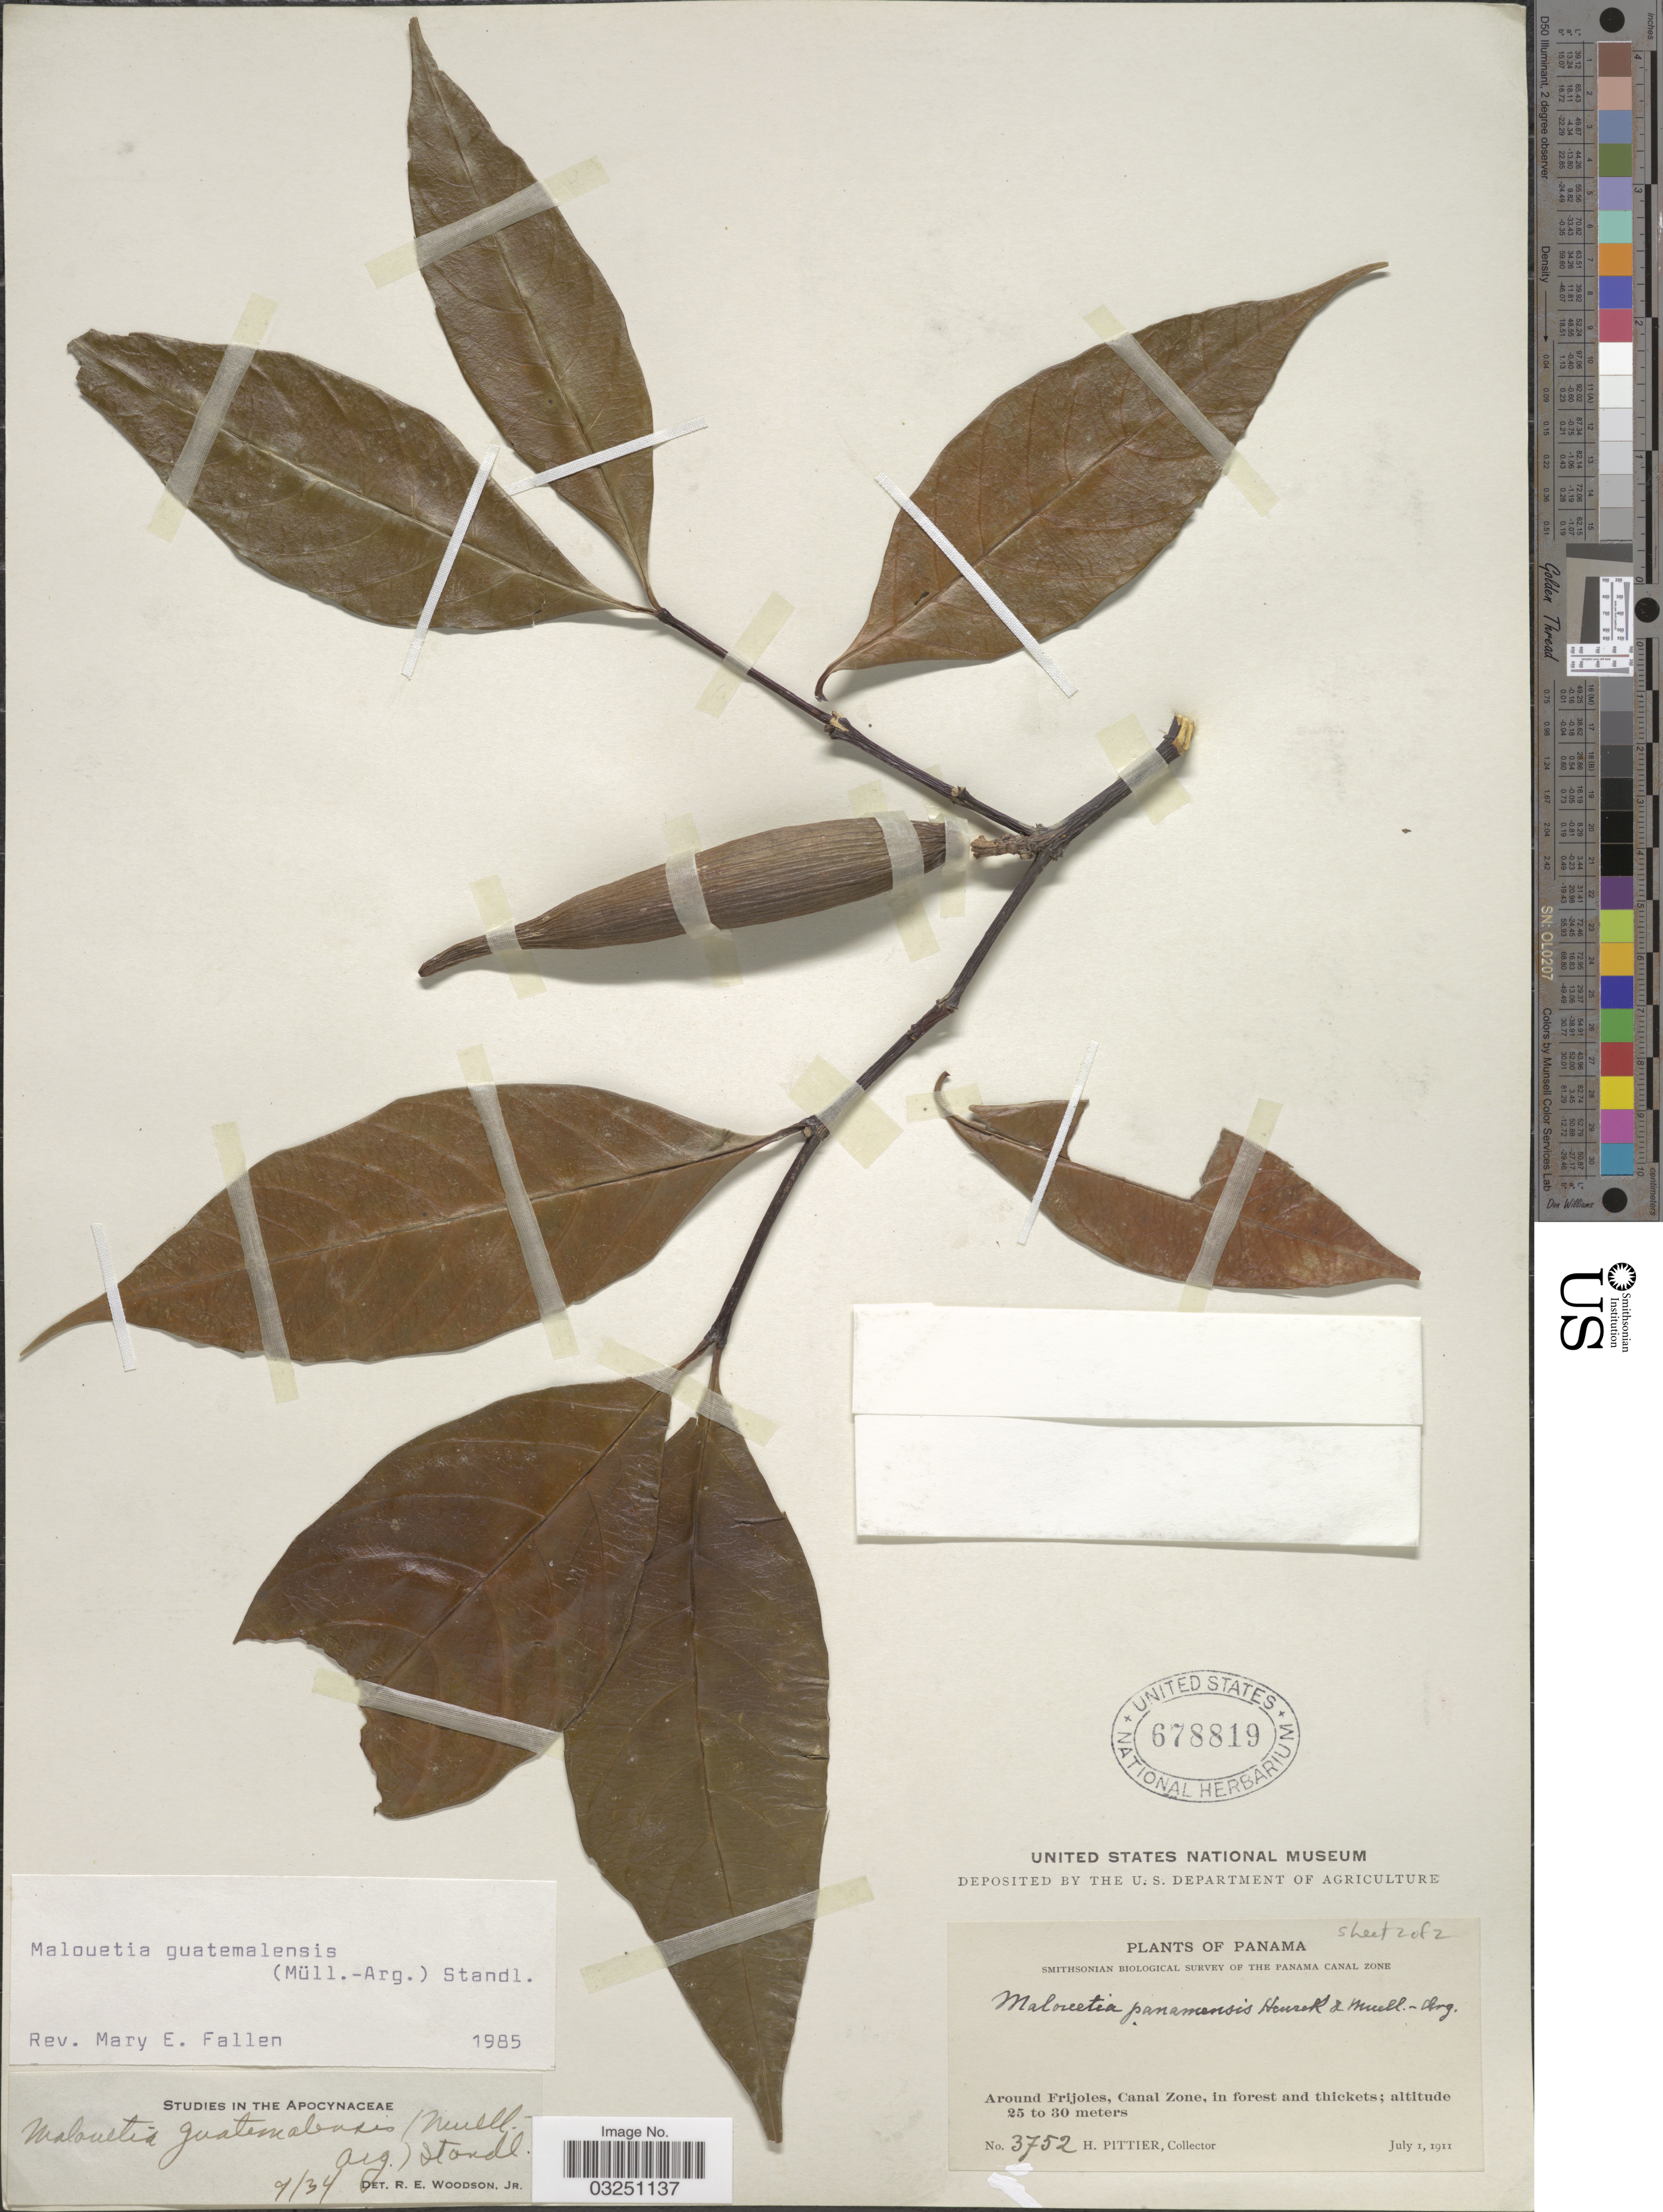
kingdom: Plantae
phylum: Tracheophyta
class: Magnoliopsida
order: Gentianales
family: Apocynaceae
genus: Malouetia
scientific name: Malouetia guatemalensis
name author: (Müll. Arg.) Standl.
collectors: H. F. Pittier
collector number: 3752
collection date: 1911-07-01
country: Panama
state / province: Colón / Panamá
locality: The Panama Canal Zone, Around Frijoles, Canal Zone, in forest and thickets.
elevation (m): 25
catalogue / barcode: US 678819